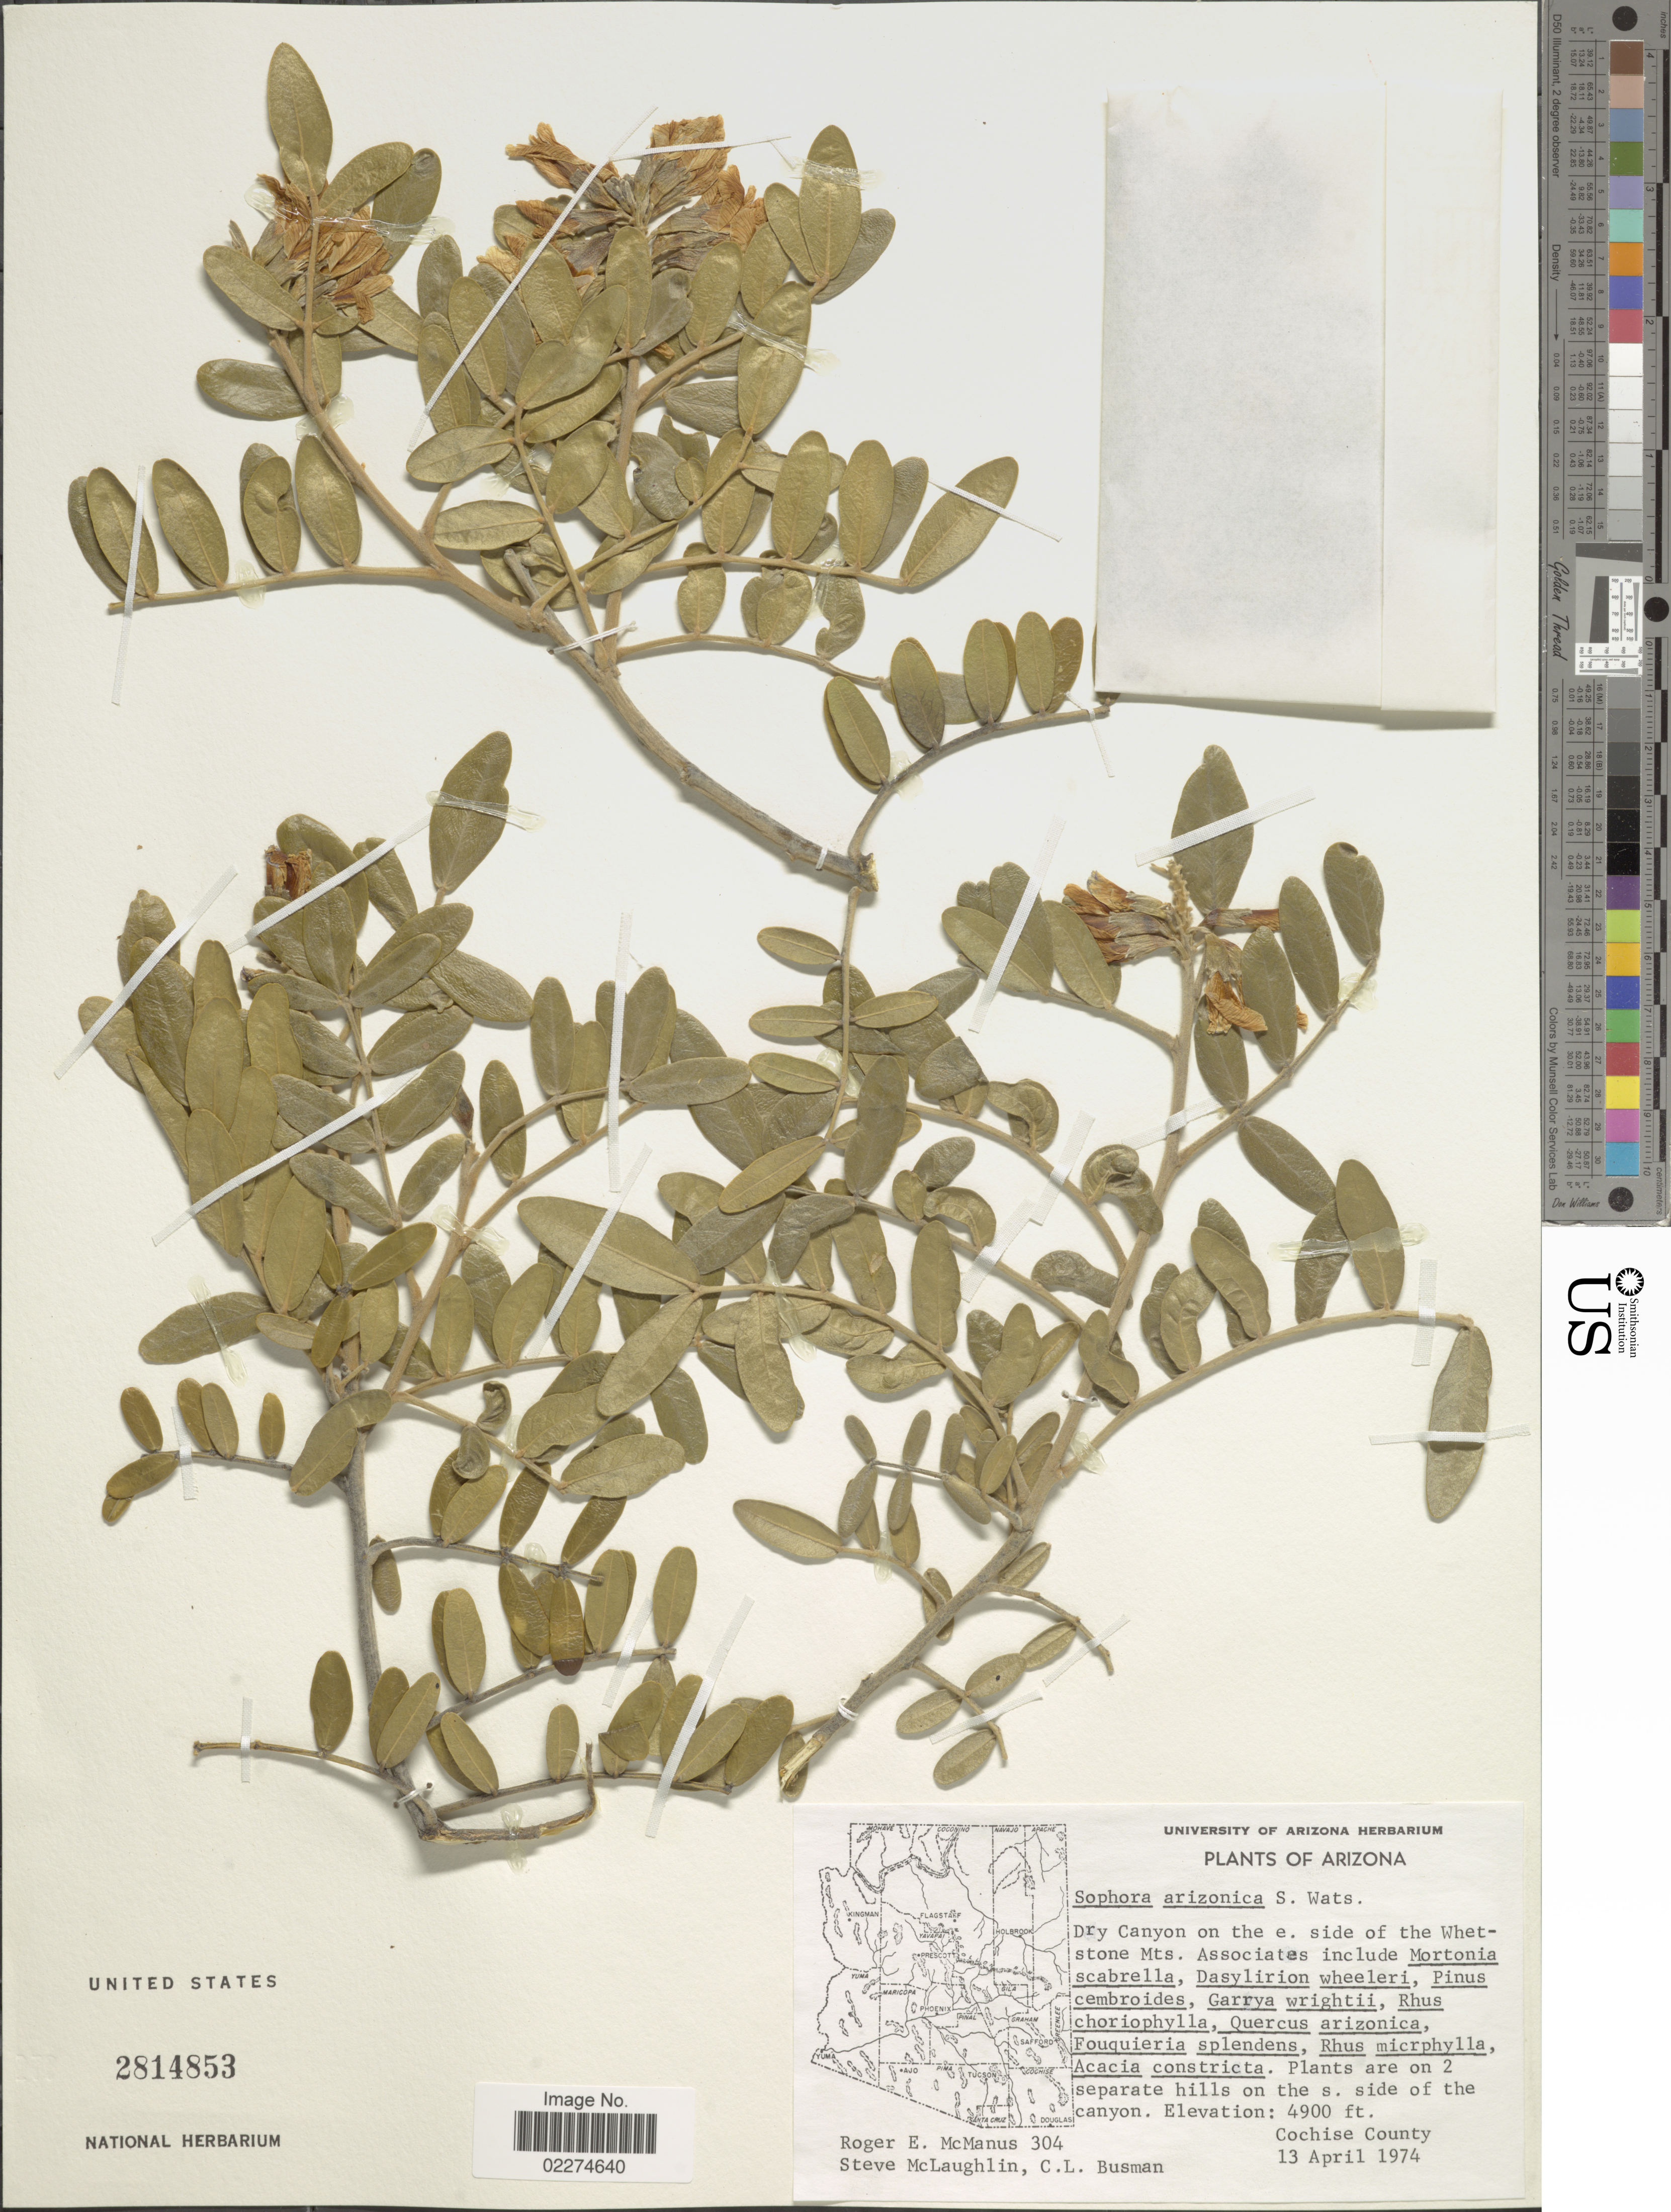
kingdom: Plantae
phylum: Tracheophyta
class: Magnoliopsida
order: Fabales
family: Fabaceae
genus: Dermatophyllum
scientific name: Dermatophyllum arizonicum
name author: (S. Watson) Vincent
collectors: R. McManus, S. McLaughlin & C. Busman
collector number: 304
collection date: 1974-04-13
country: United States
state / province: Arizona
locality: Dry Canyon on the e. side of the Whetstone Mts., On 2 separate hills on the s. side of the canyon, Cochise County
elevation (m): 1494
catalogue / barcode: US 2814853